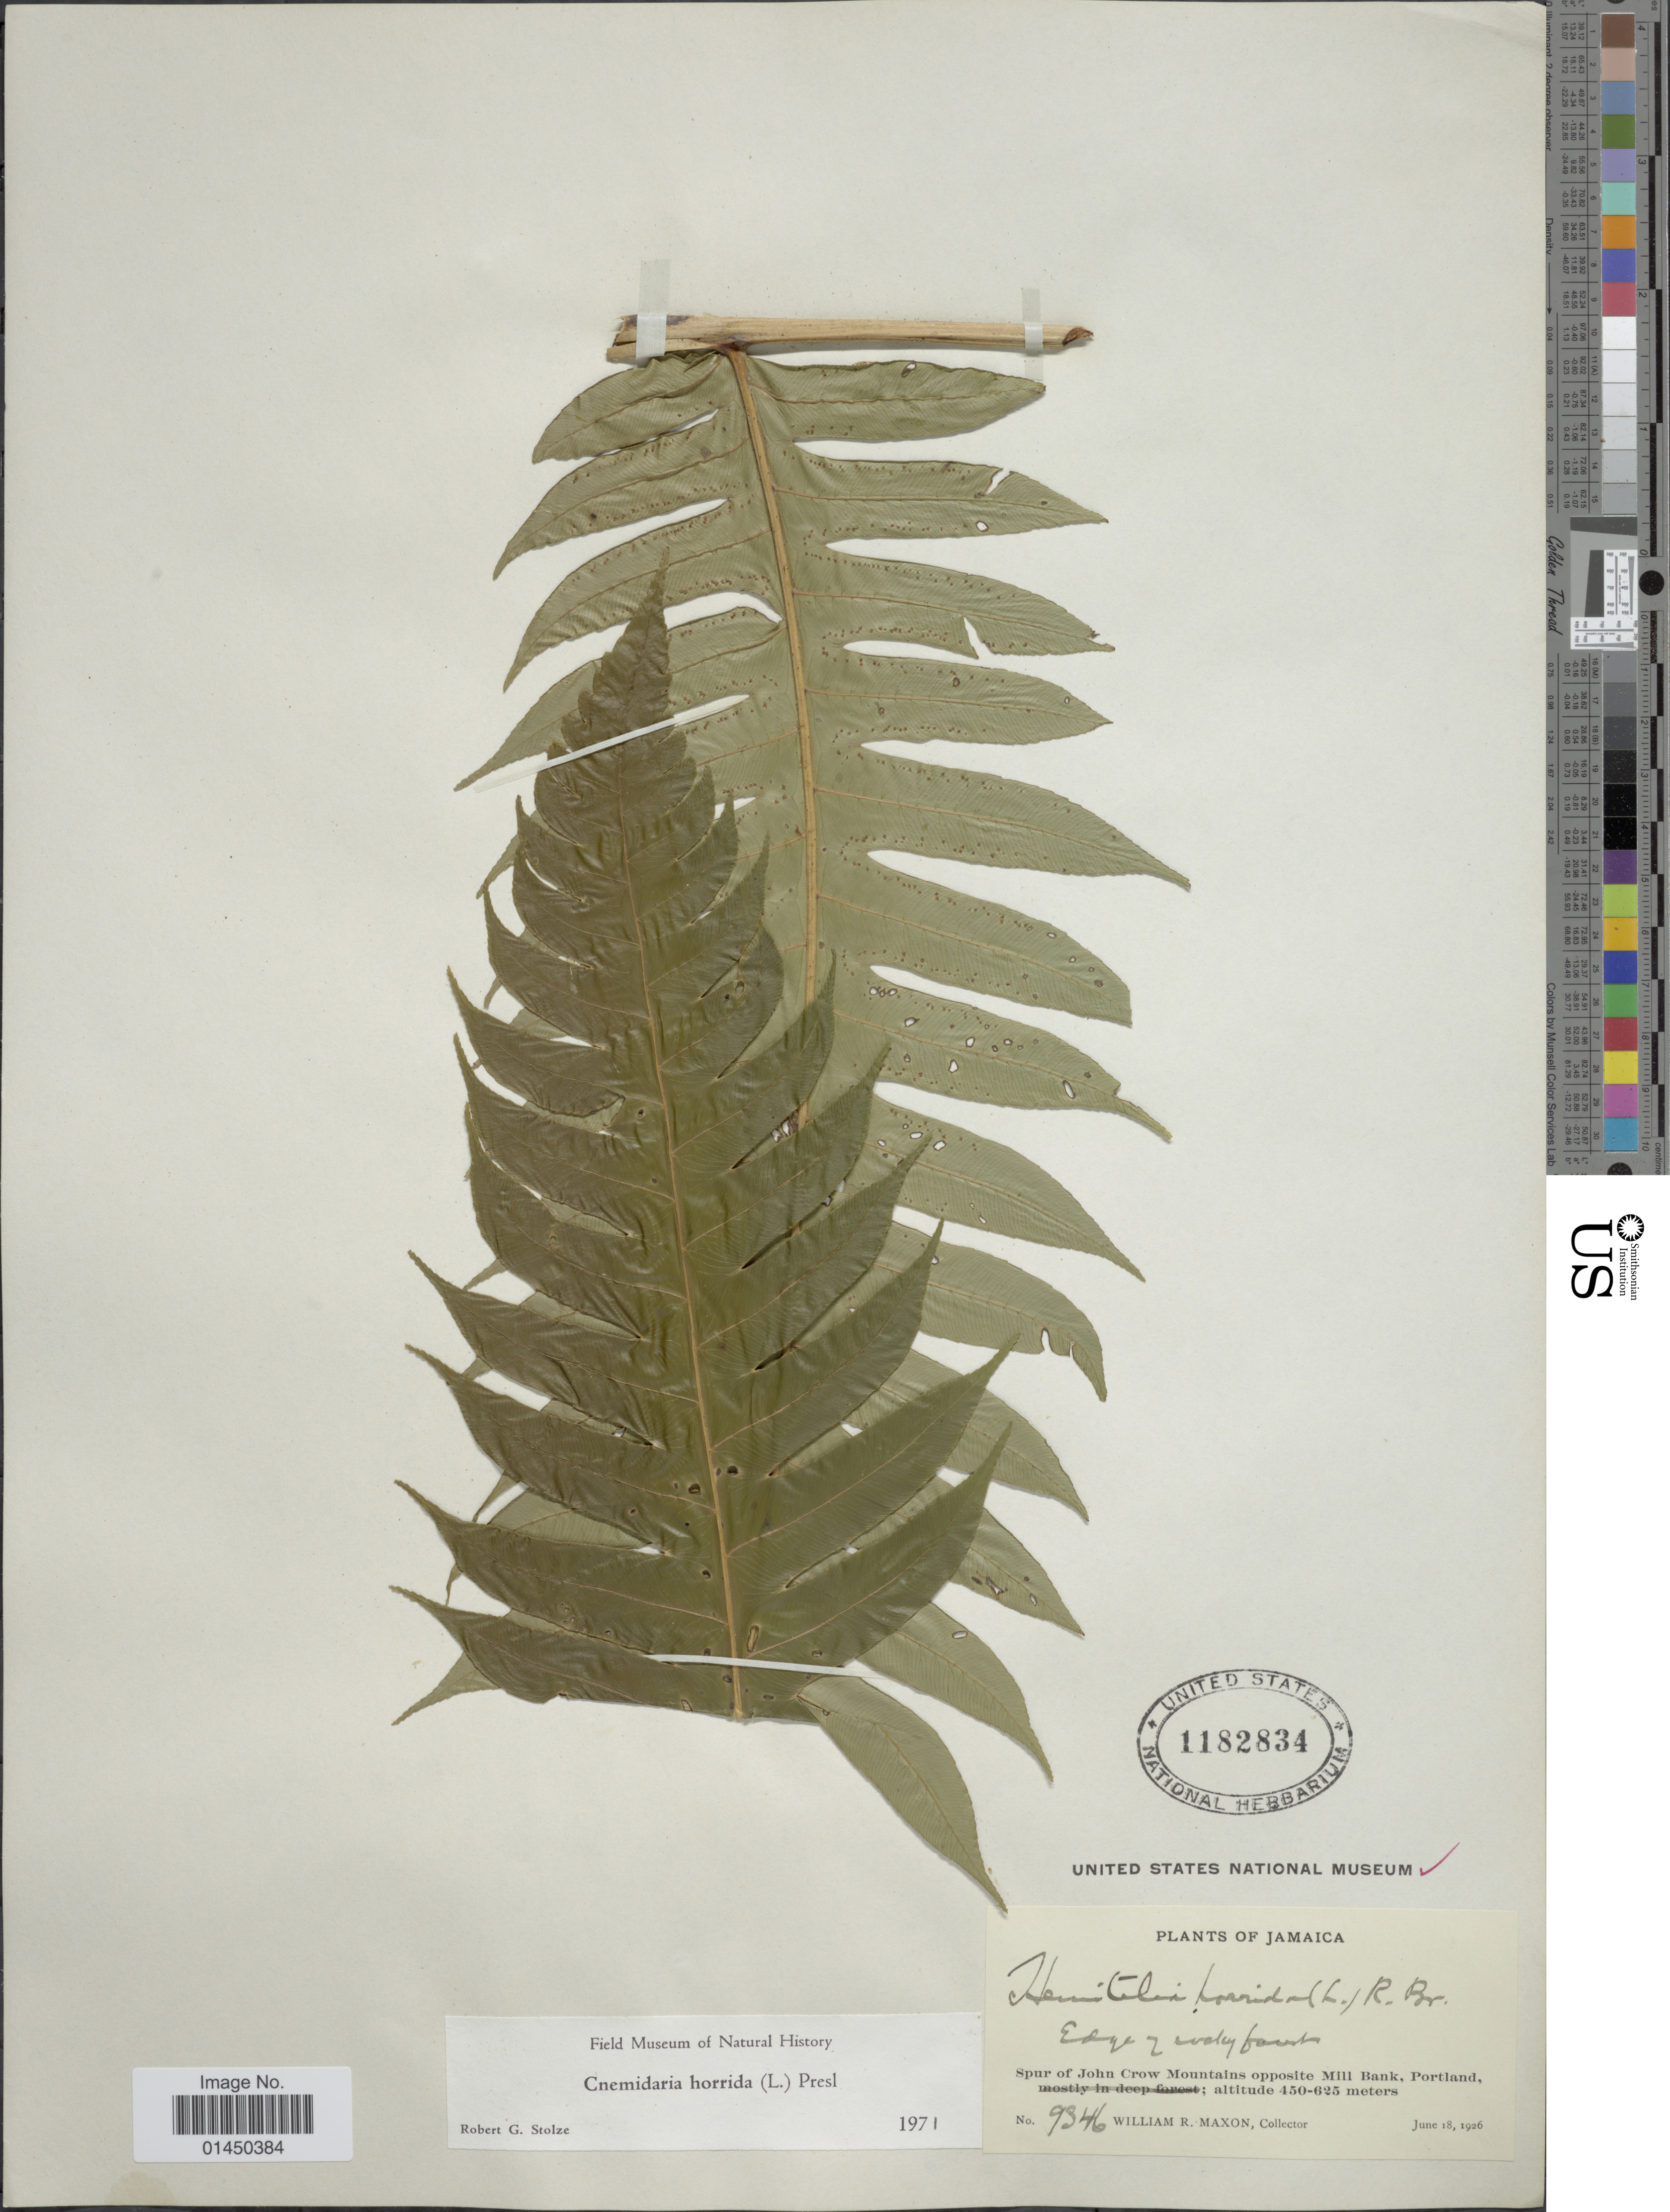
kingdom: Plantae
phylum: Tracheophyta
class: Polypodiopsida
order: Cyatheales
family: Cyatheaceae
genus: Cyathea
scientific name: Cyathea horrida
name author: (L.) Sm.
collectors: W. R. Maxon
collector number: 9346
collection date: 1926-06-18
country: Jamaica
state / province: Portland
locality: Edge of rocky banks. Spur of John Crow Mountains opposite Mill Bank.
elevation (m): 450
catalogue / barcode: US 1182834